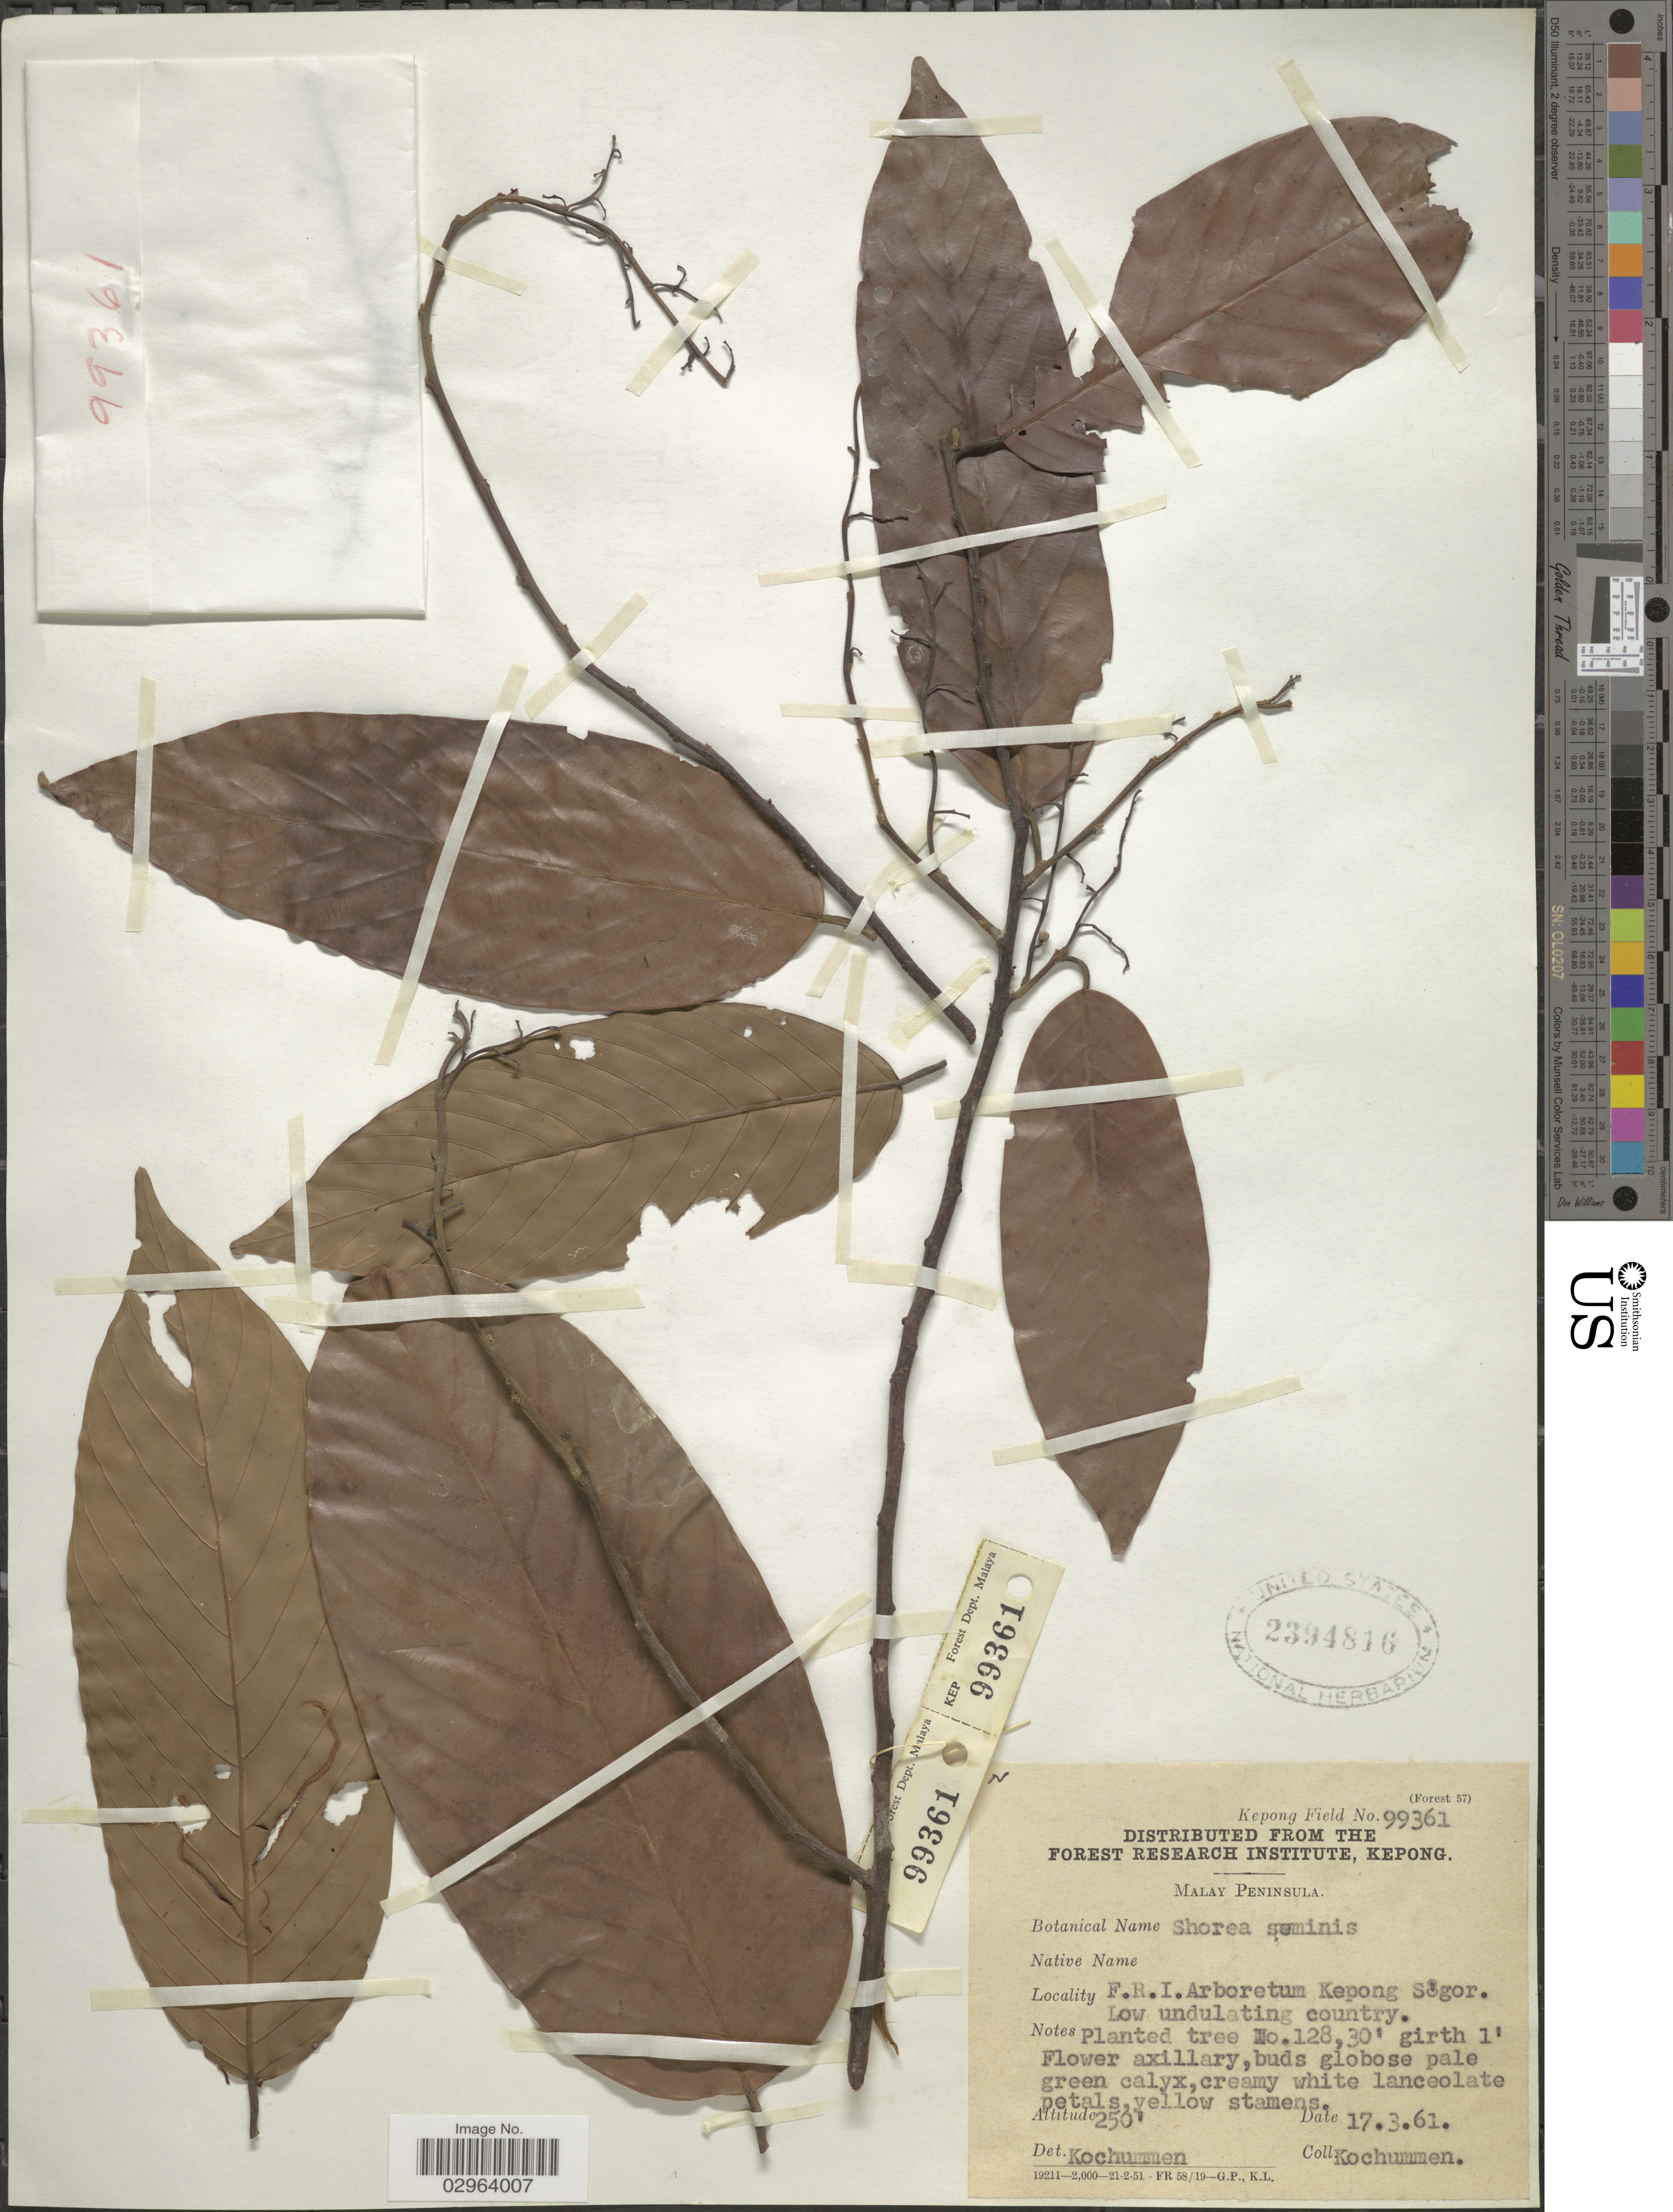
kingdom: Plantae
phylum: Tracheophyta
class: Magnoliopsida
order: Malvales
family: Dipterocarpaceae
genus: Shorea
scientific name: Shorea seminis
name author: (de Vriese) Slooten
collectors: Kochummen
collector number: Kepong Field 99361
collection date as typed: Transcribed d/m/y: 17/3/61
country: Malaysia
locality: Malay Peninsula. F.R.I. Arboretum Kepong Sogor. Low undulating country.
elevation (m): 76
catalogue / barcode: US 2394816